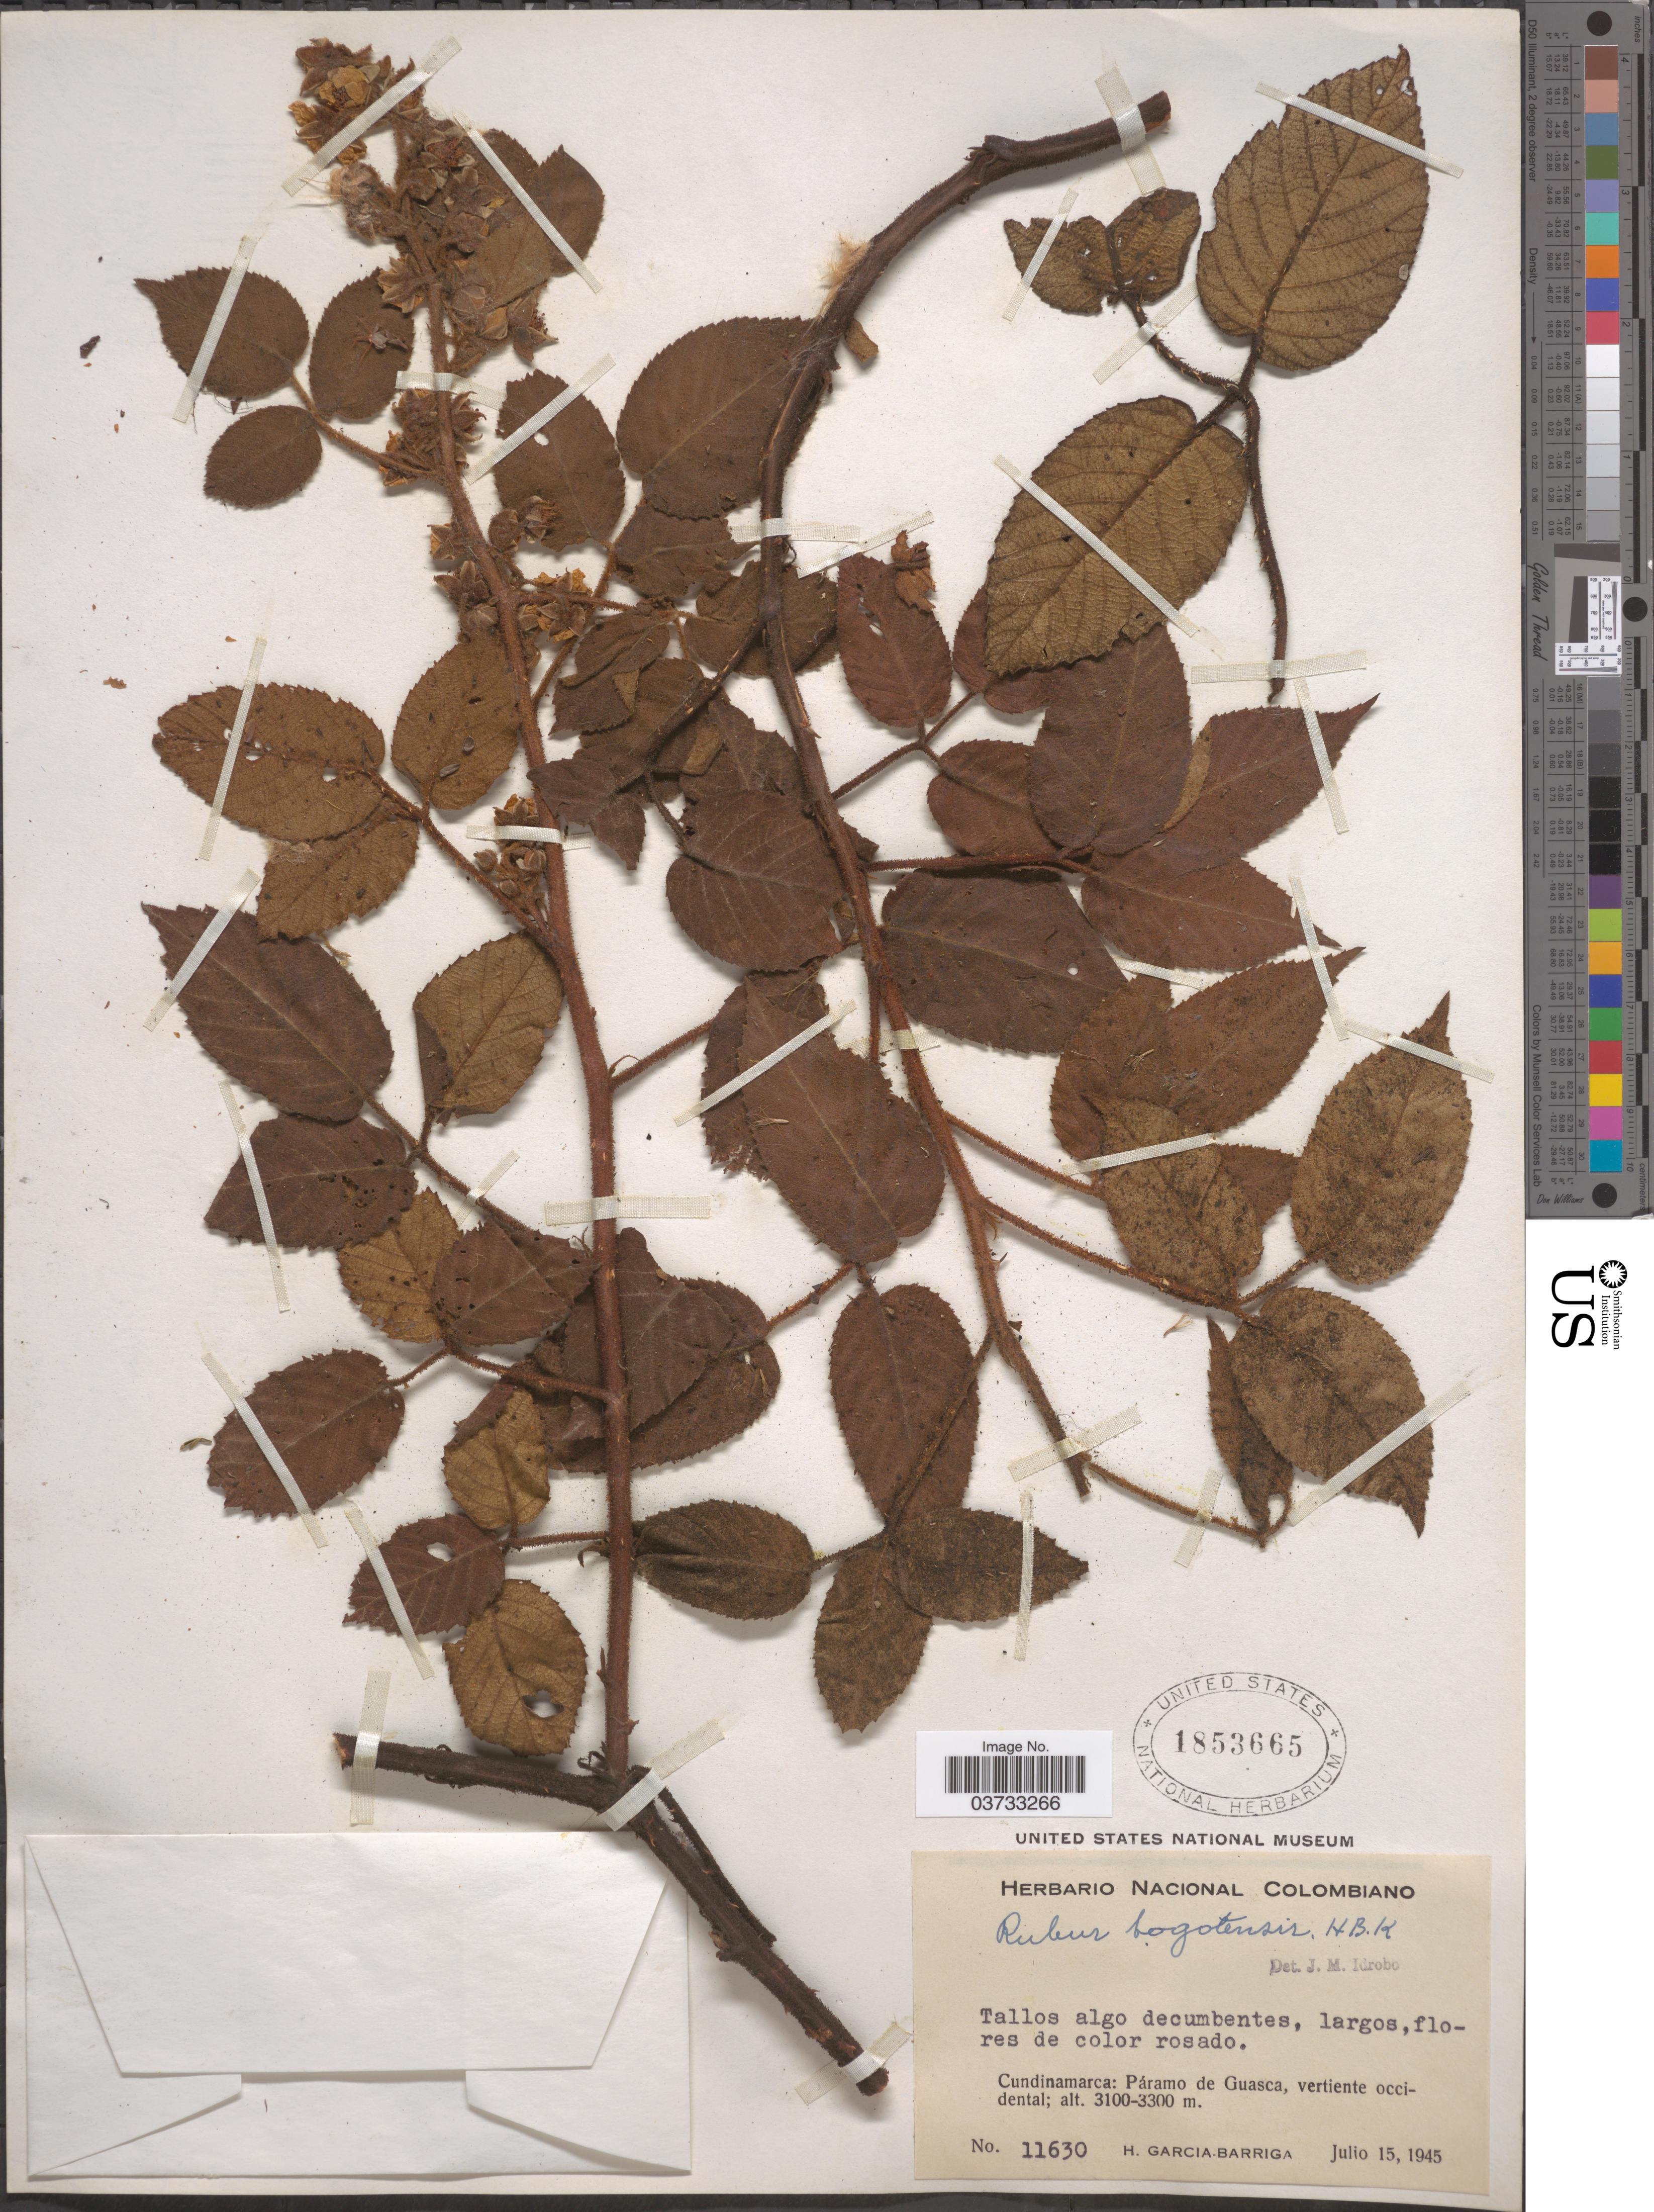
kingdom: Plantae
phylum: Tracheophyta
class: Magnoliopsida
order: Rosales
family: Rosaceae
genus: Rubus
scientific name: Rubus bogotensis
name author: Kunth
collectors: H. García Barriga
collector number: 11630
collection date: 1945-07-15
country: Colombia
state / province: Cundinamarca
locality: Páramo de Guasca, vertiente occidental.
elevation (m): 3100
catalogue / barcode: US 1853665